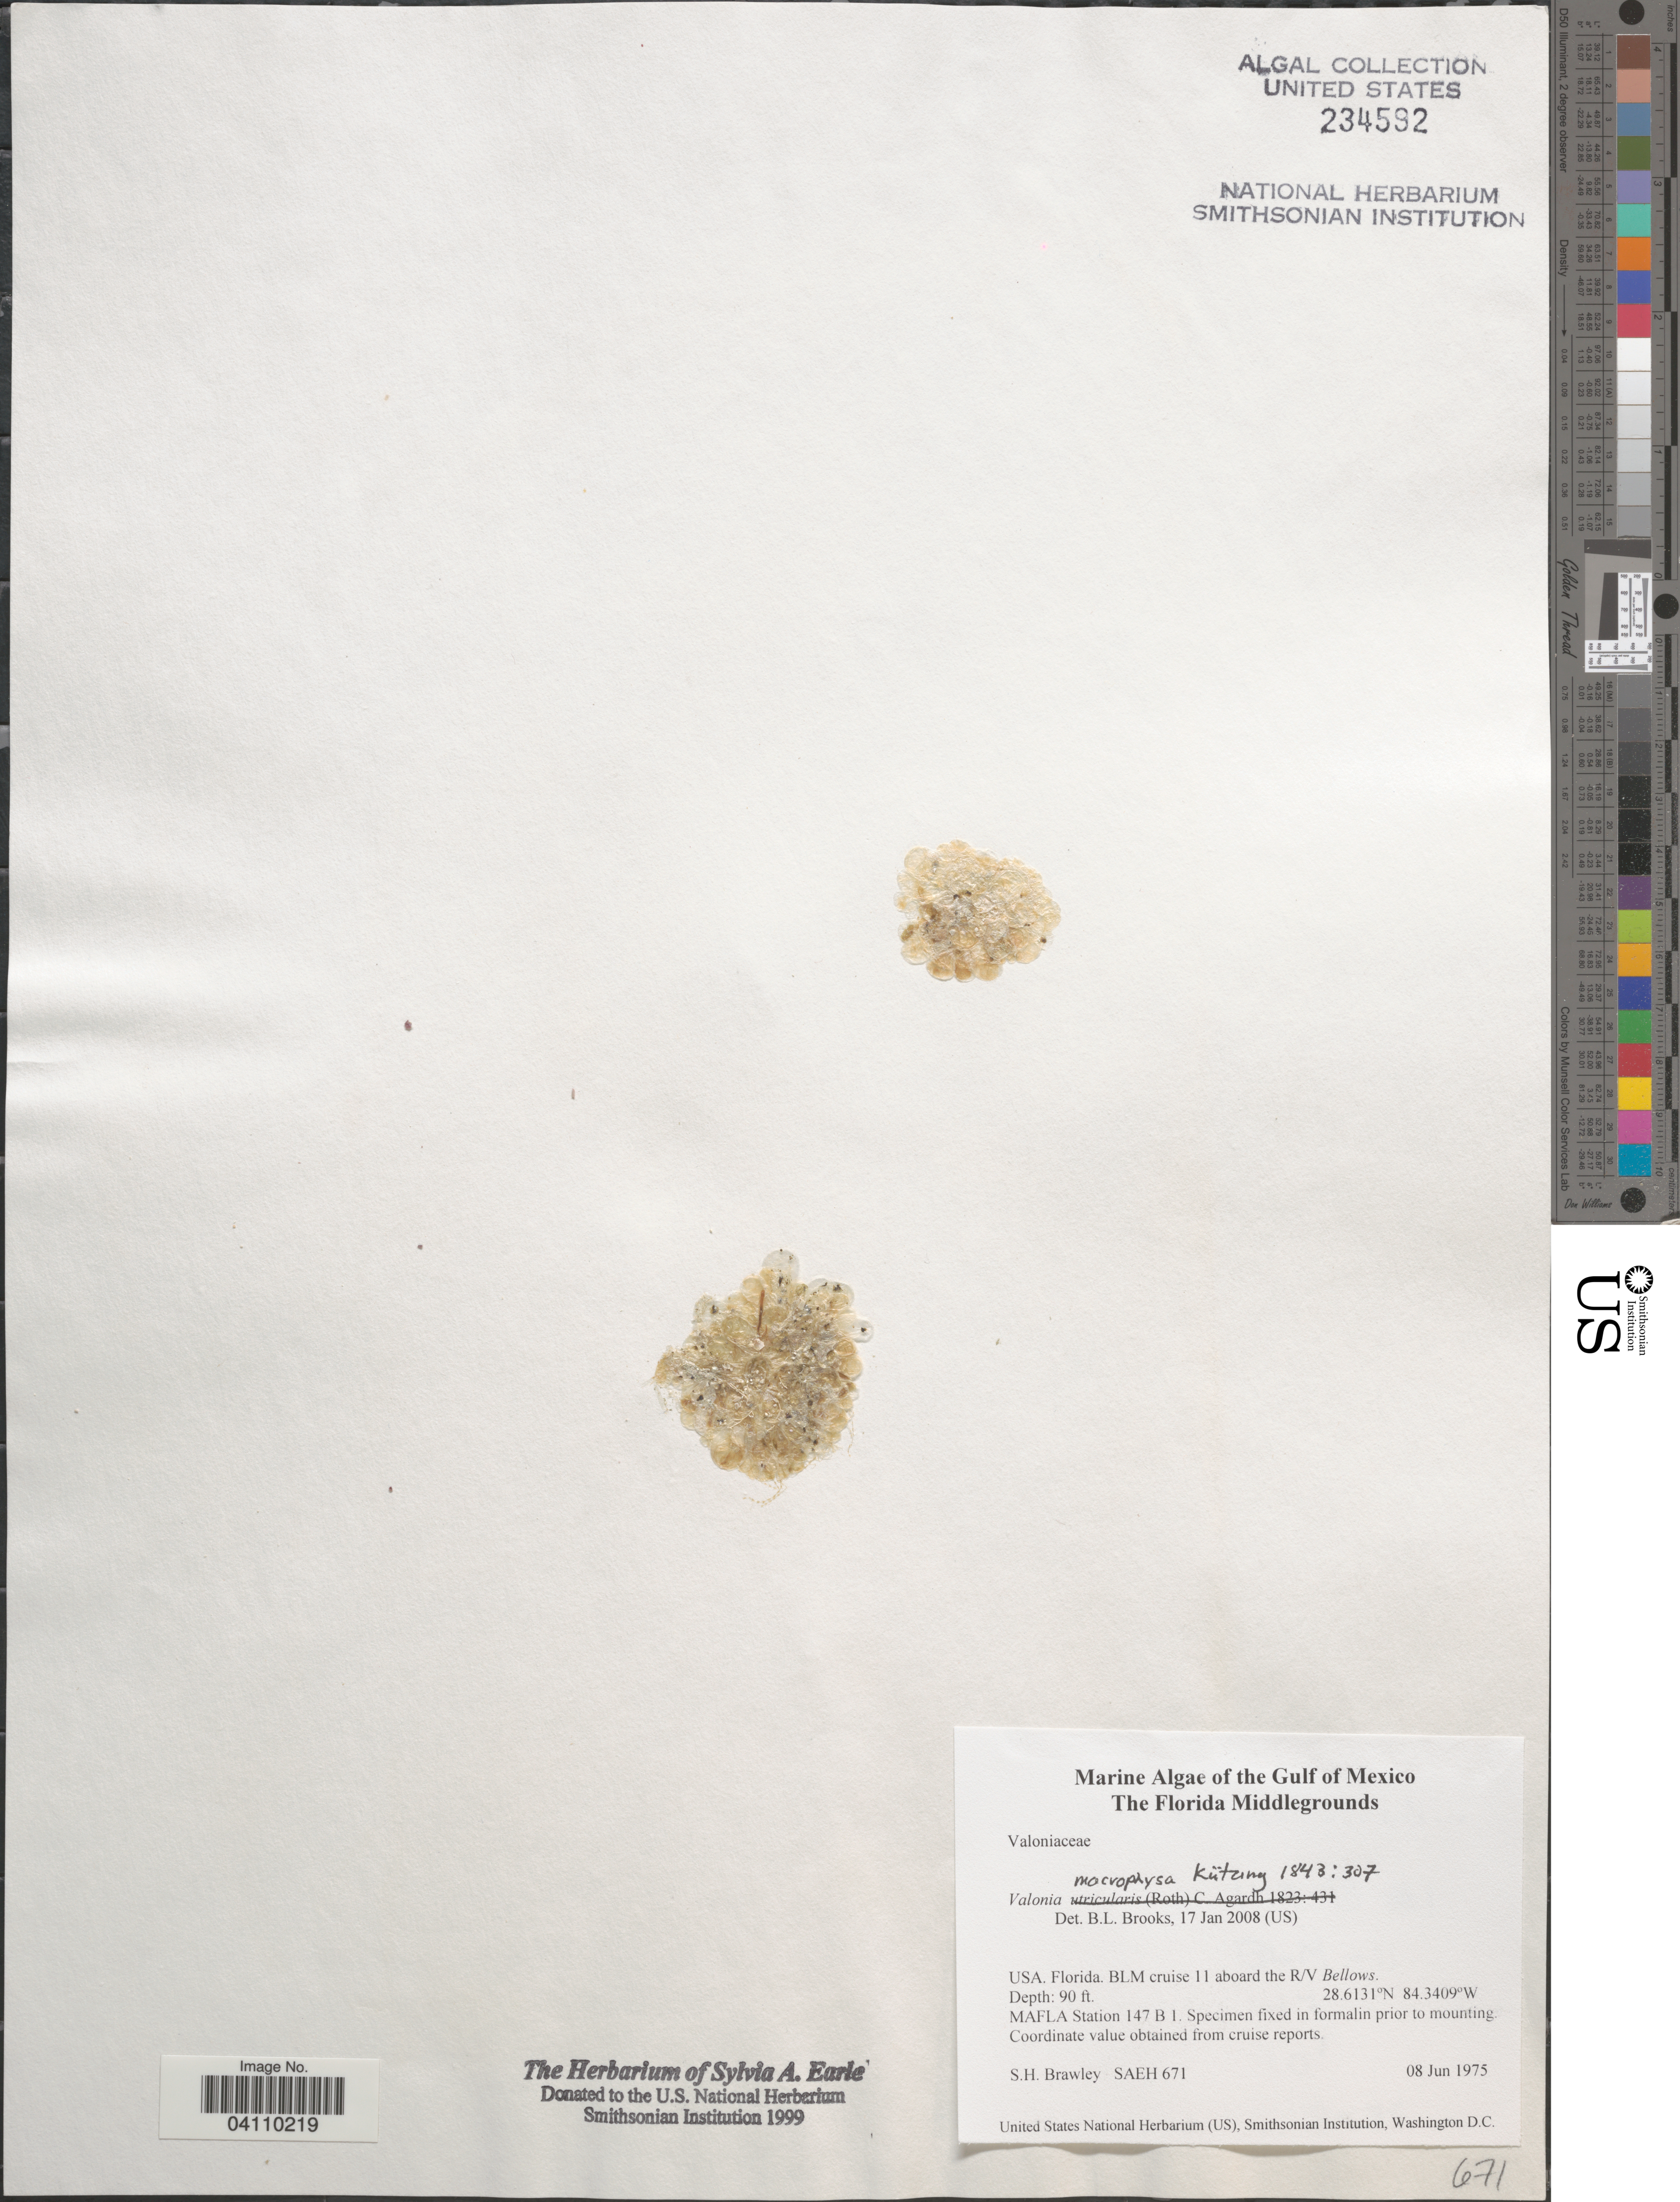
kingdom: Plantae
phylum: Chlorophyta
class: Ulvophyceae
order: Siphonocladales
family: Valoniaceae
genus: Valonia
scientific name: Valonia macrophysa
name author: Kütz.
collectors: S. Brawley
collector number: SAEH671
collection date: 1975-06-08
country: United States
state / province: Florida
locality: The Gulf of Mexico. The Florida Middlegrounds. BLM cruise 11 aboard the R/V Bellows. MAFLA Station 147 B 1.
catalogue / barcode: US 234592